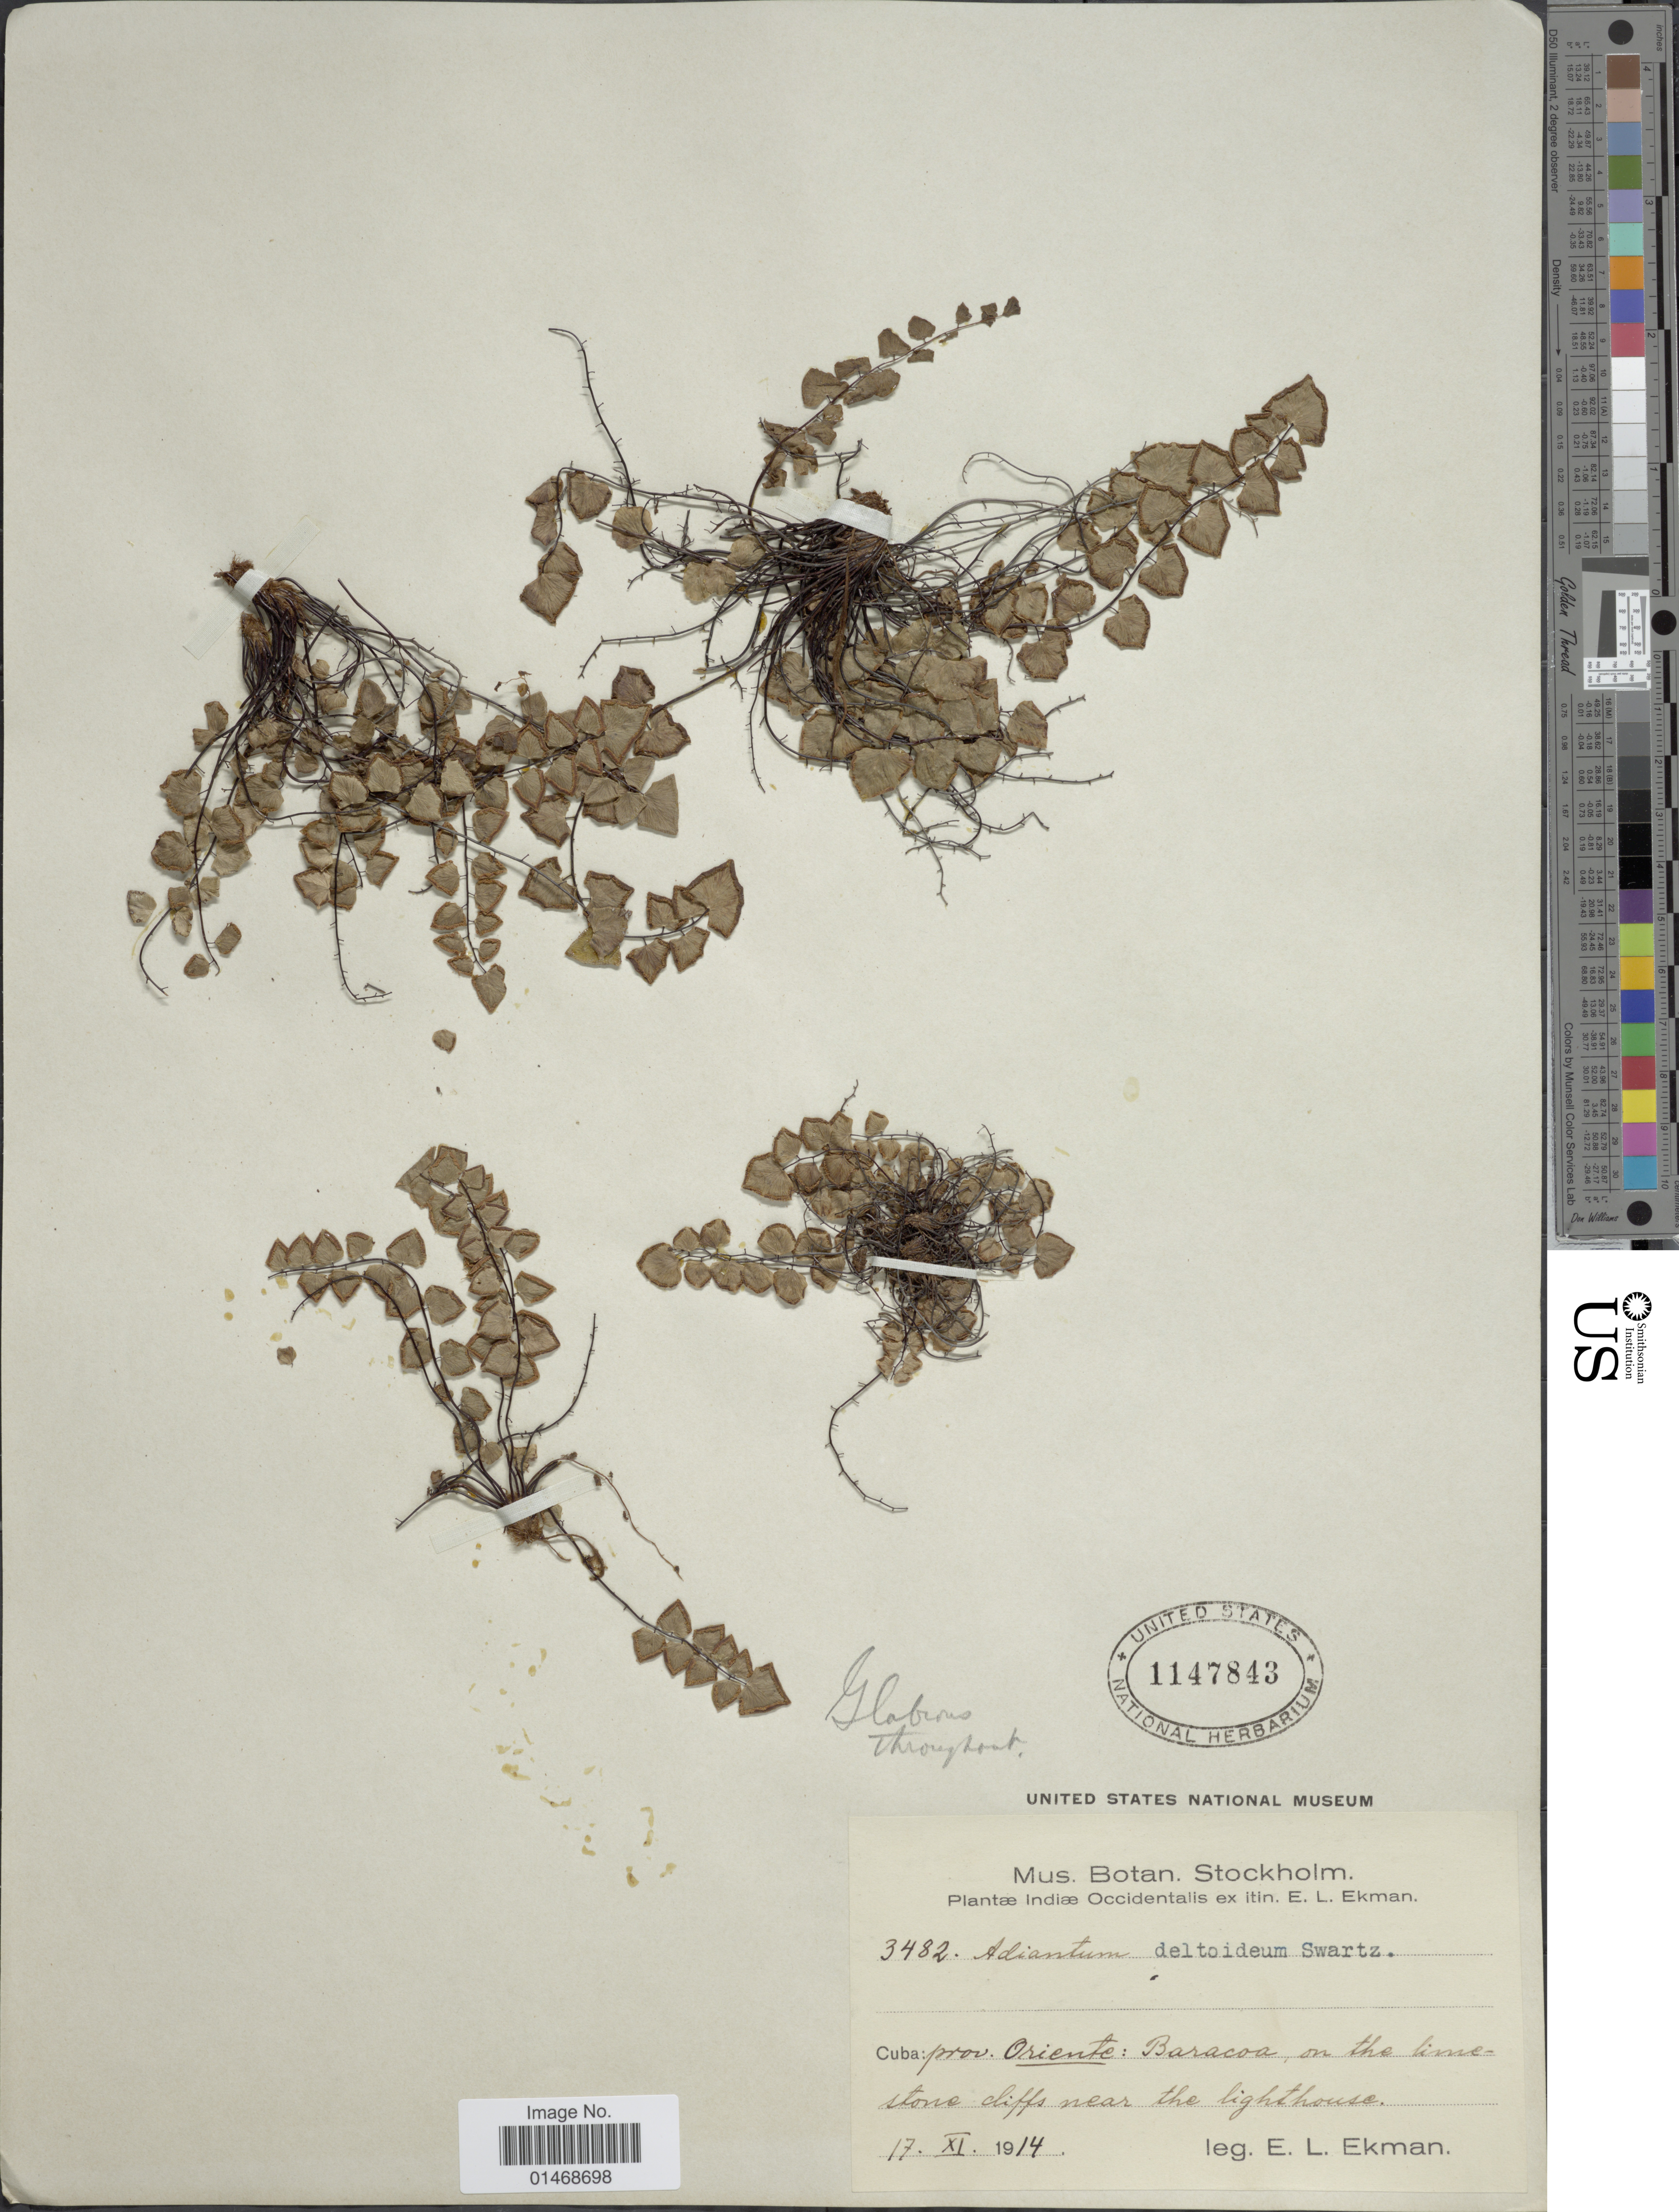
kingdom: Plantae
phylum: Tracheophyta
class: Polypodiopsida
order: Polypodiales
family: Pteridaceae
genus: Adiantum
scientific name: Adiantum deltoideum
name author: Sw.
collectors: E. L. Ekman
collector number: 3482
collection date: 1914-11-17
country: Cuba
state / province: Oriente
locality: Barcoa, on the limestone cliffs near the lighthouse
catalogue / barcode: US 1147843